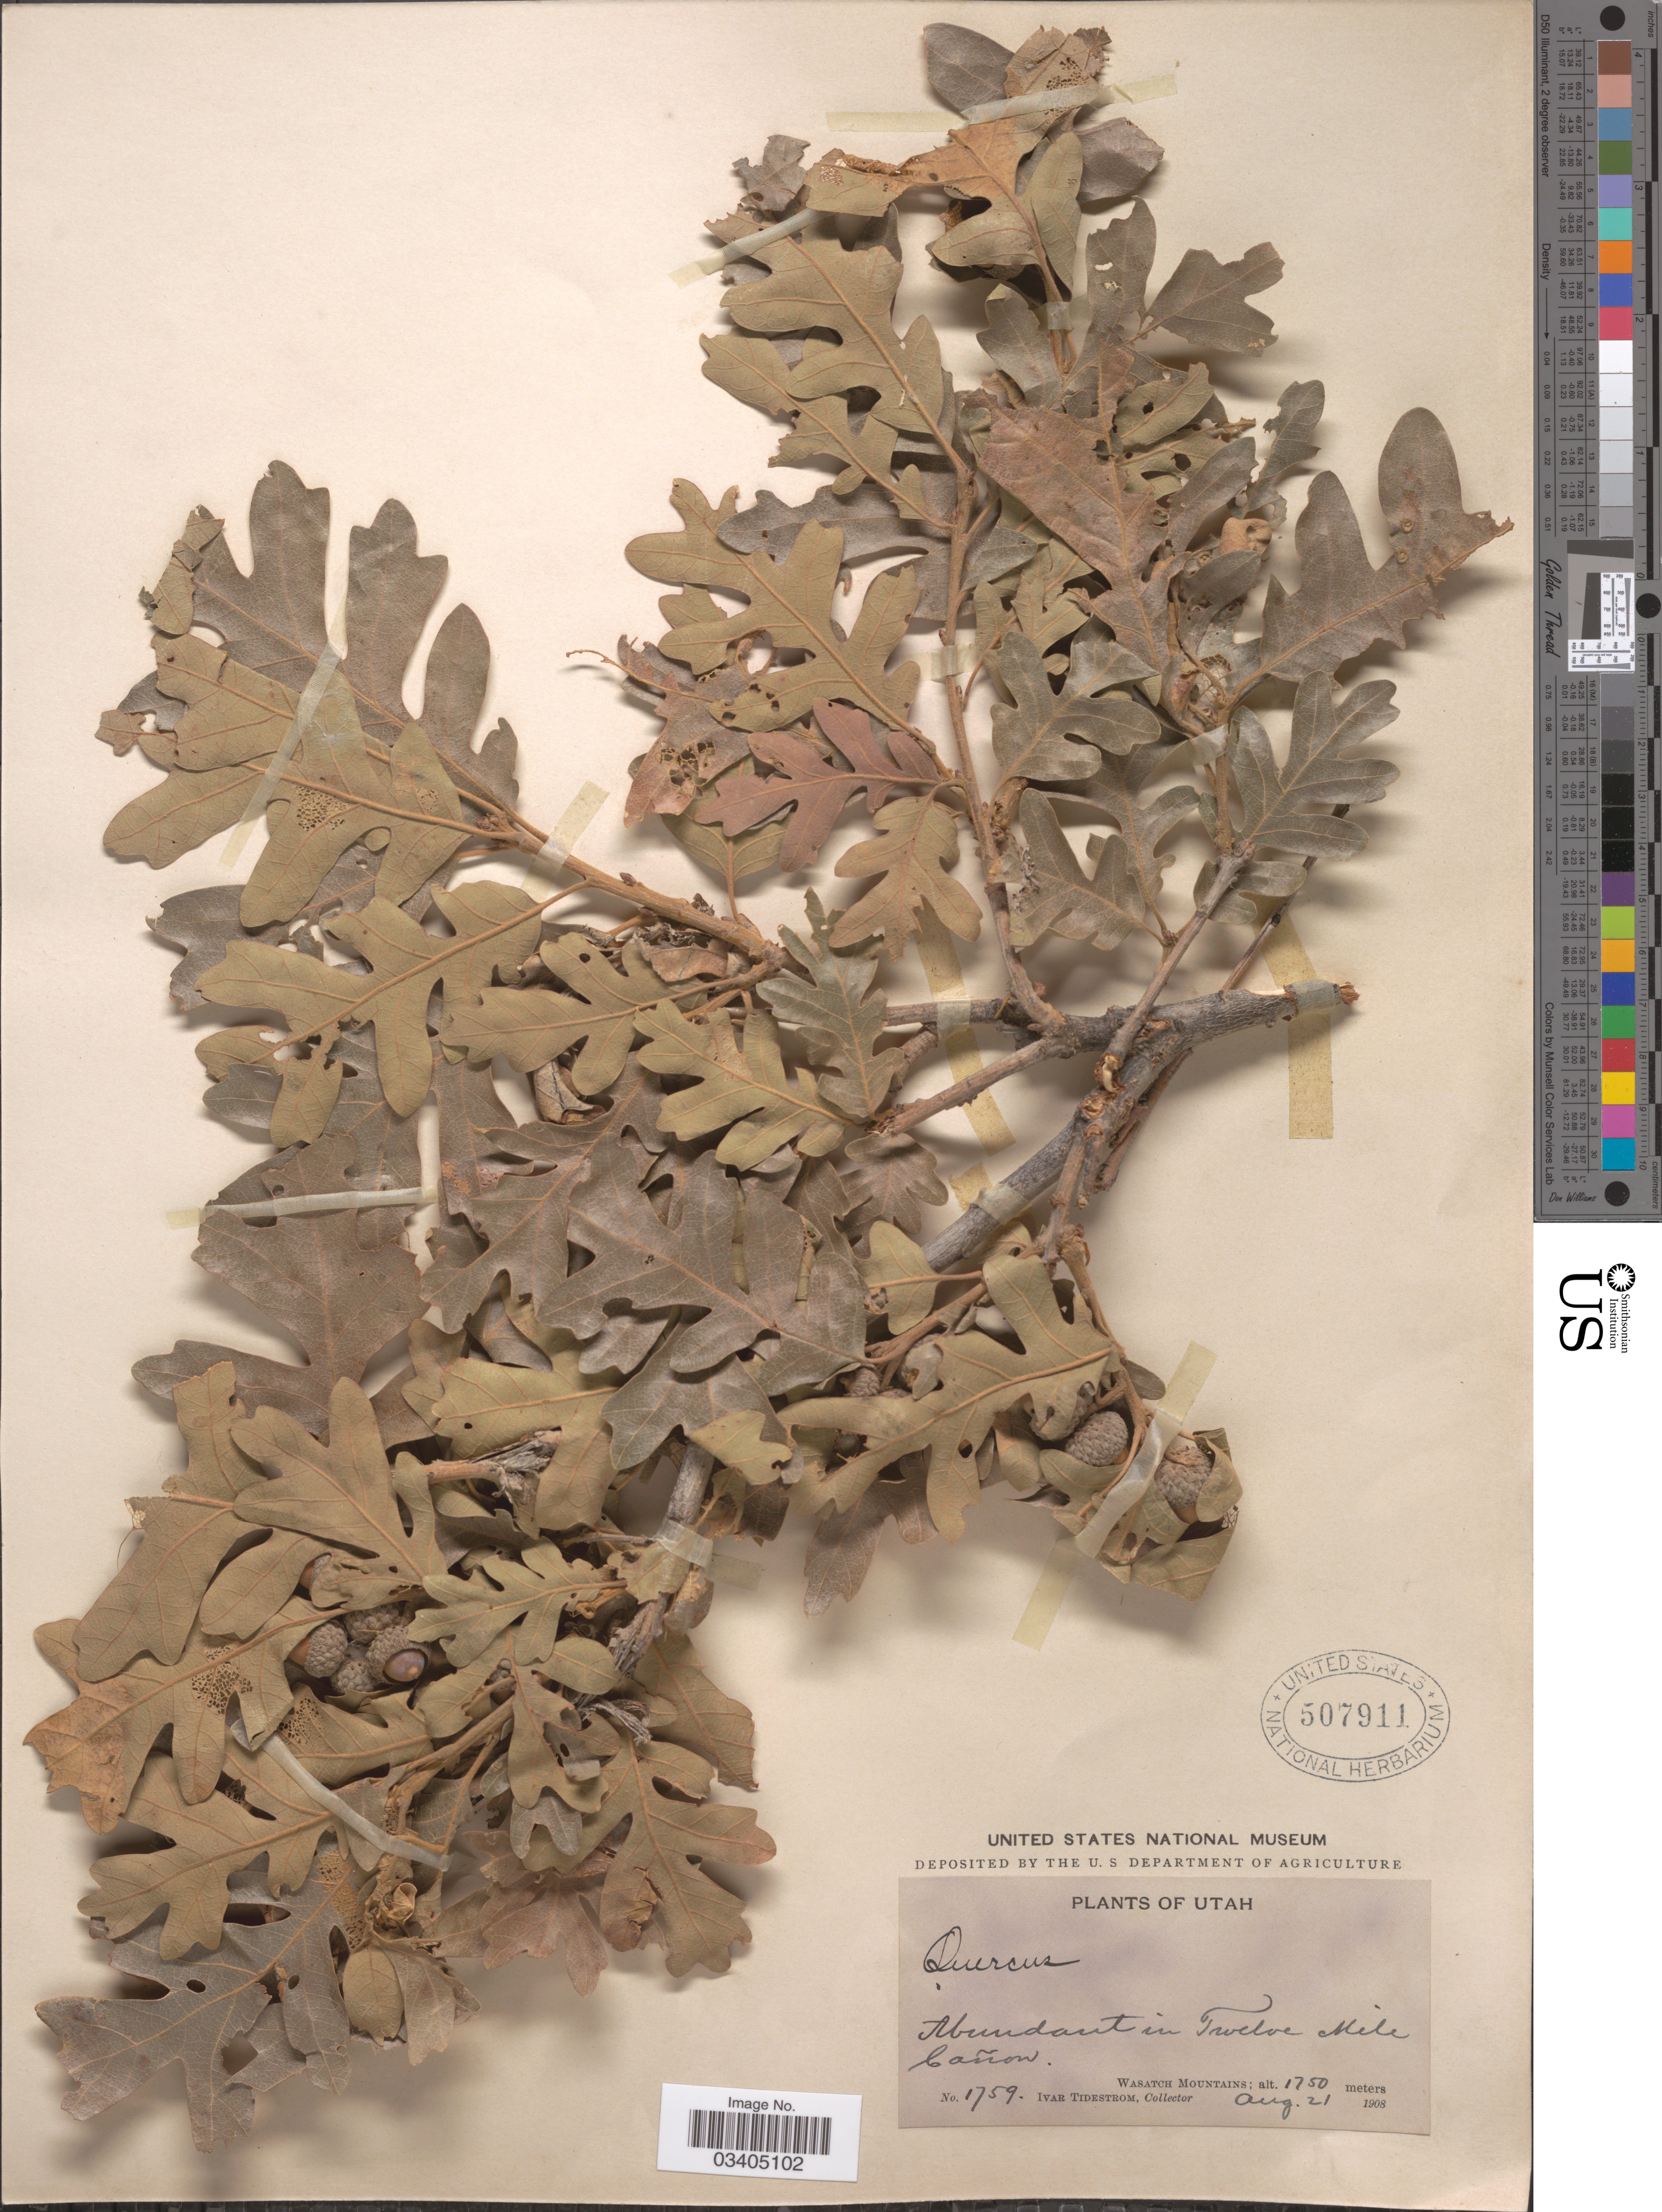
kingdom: Plantae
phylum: Tracheophyta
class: Magnoliopsida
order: Fagales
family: Fagaceae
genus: Quercus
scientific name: Quercus gambelii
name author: Nutt.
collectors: I. F. Tidestrom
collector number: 1759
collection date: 1908-08-21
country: United States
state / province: Utah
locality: Abundant in Twelve Mile Cañon. Wasatch Mountains.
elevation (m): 1750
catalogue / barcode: US 507911